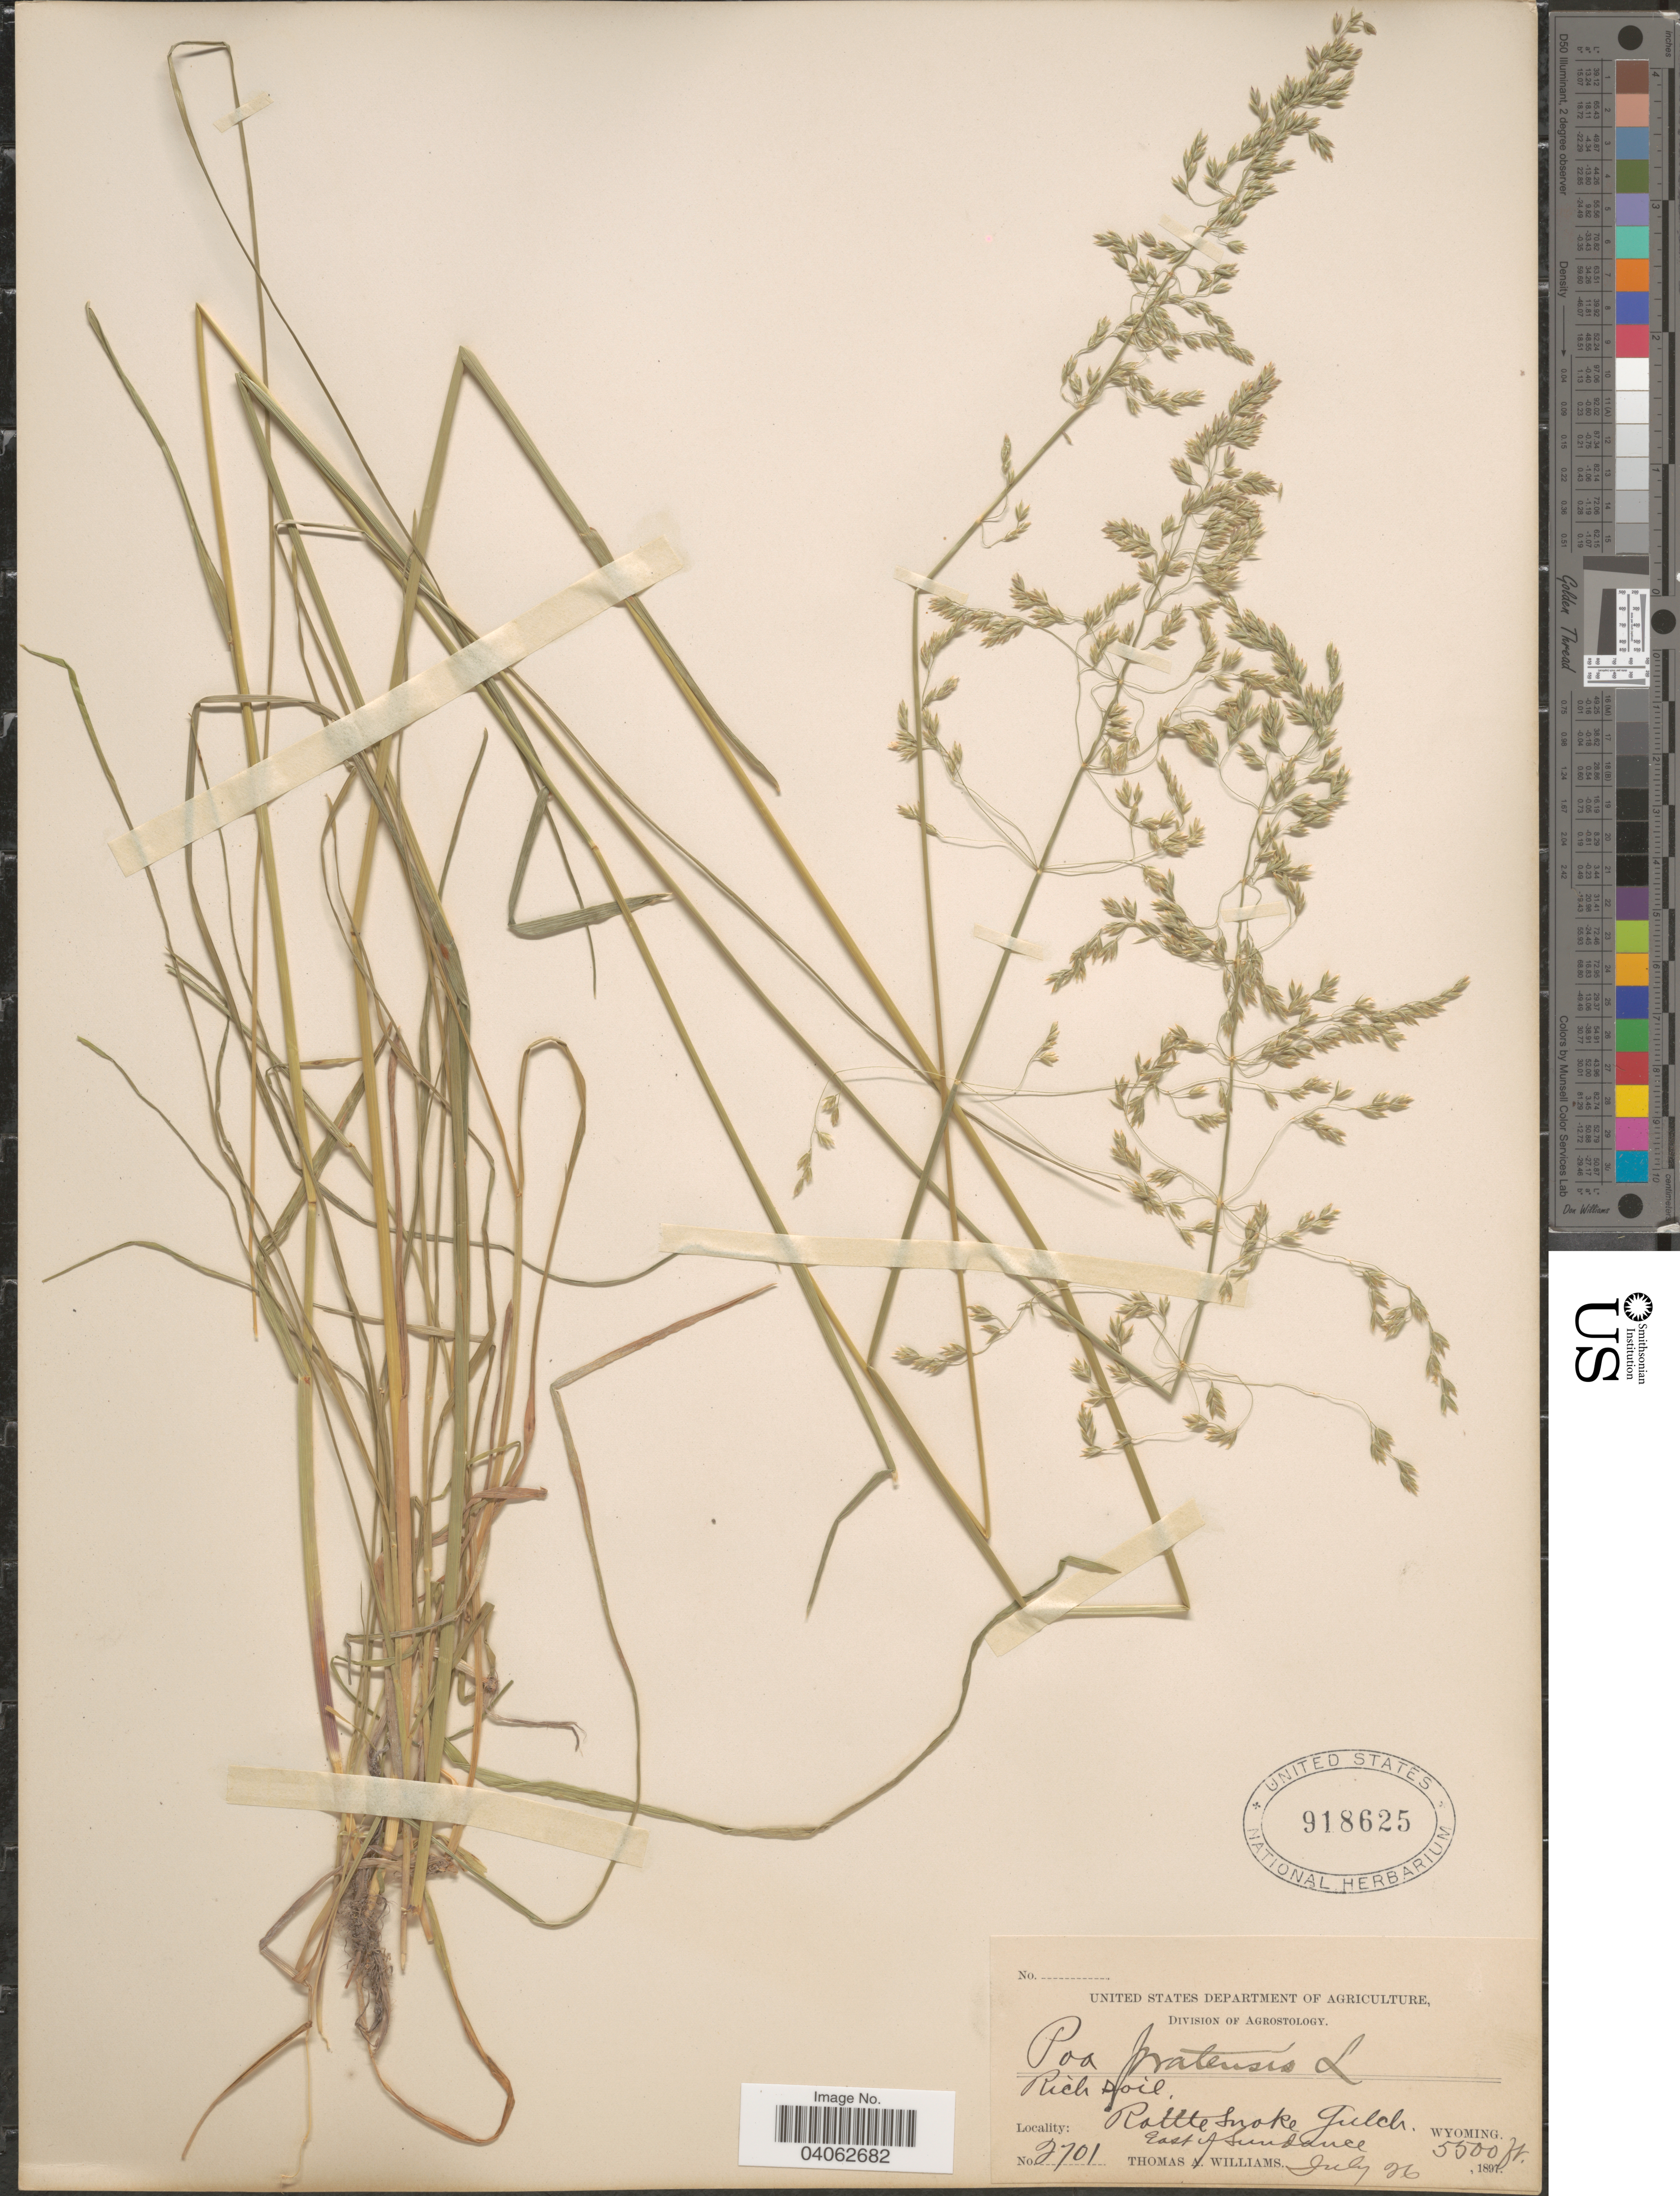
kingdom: Plantae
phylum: Tracheophyta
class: Liliopsida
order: Poales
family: Poaceae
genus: Poa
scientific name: Poa pratensis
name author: L.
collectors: T. A. Williams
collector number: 2701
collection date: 1897-07-26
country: United States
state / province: Wyoming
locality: Rattle Snake Gulch. East of Sundance.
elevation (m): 1676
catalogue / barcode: US 918625